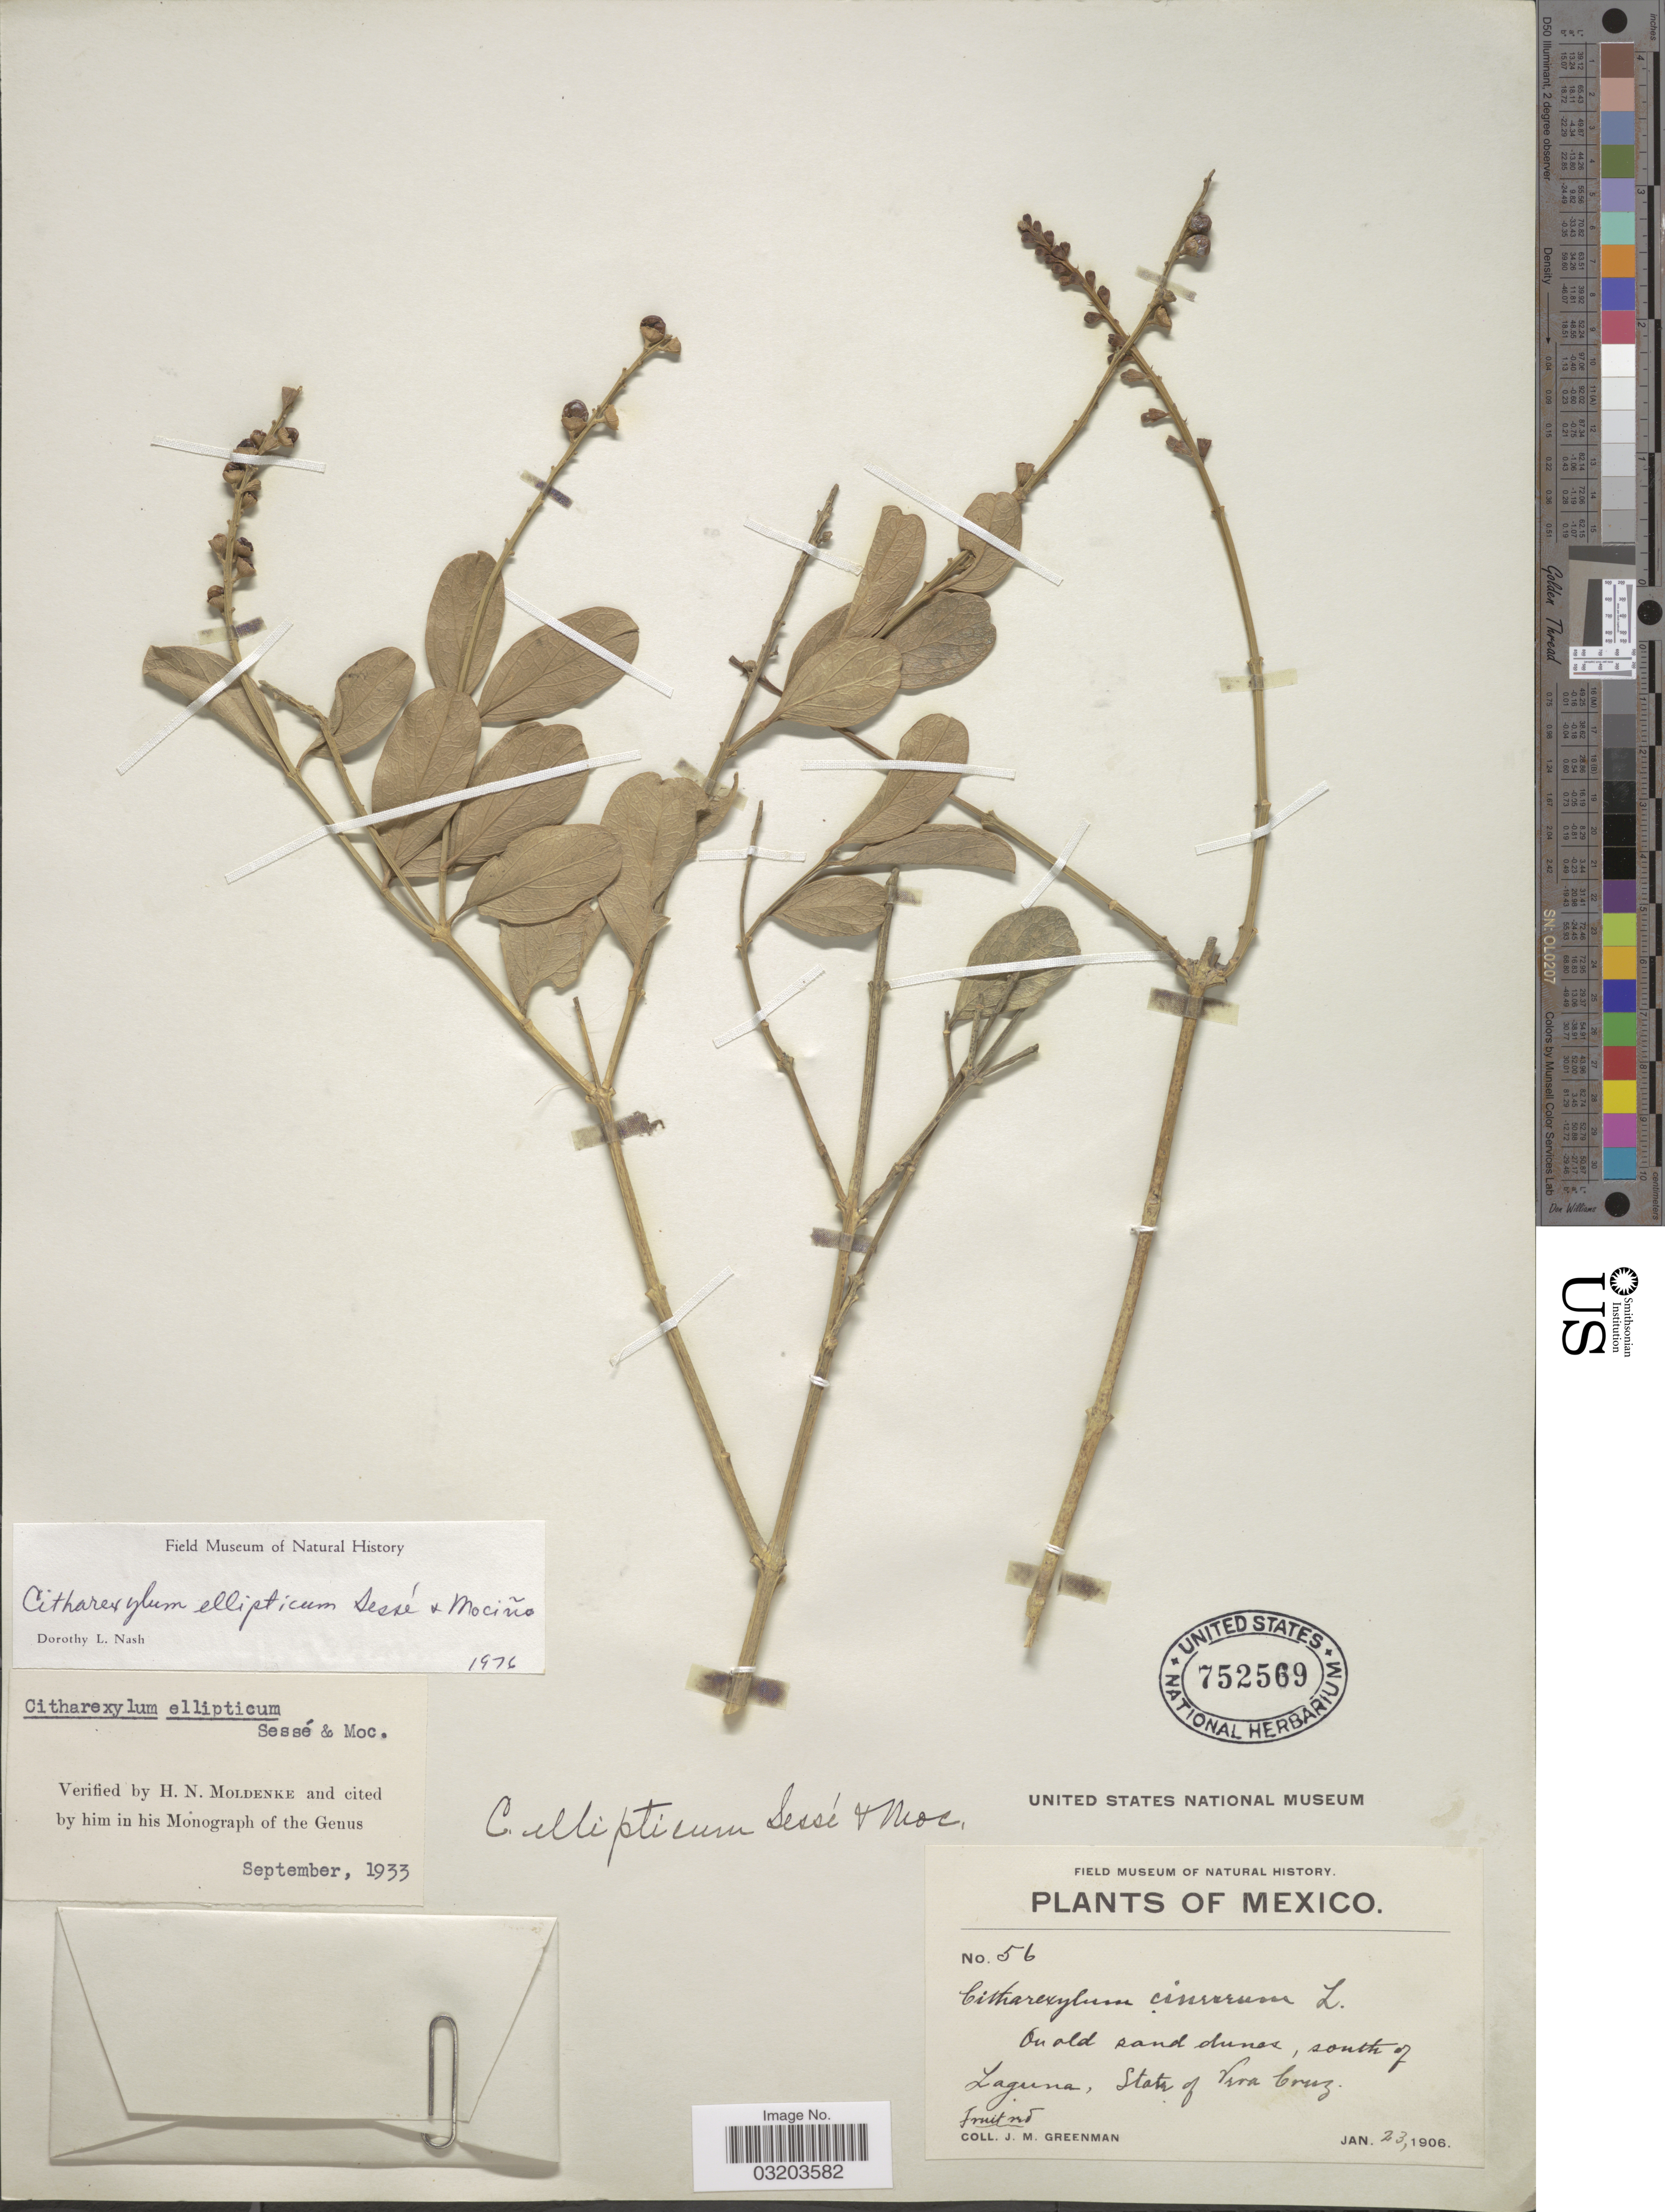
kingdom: Plantae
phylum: Tracheophyta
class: Magnoliopsida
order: Lamiales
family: Verbenaceae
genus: Citharexylum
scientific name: Citharexylum ellipticum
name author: Moc. & Sessé ex D. Don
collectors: J. M. Greenman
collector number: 56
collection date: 1906-01-23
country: Mexico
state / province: Veracruz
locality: On old sand dunes, south of Laguna, State of Vera Cruz.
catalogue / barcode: US 752569